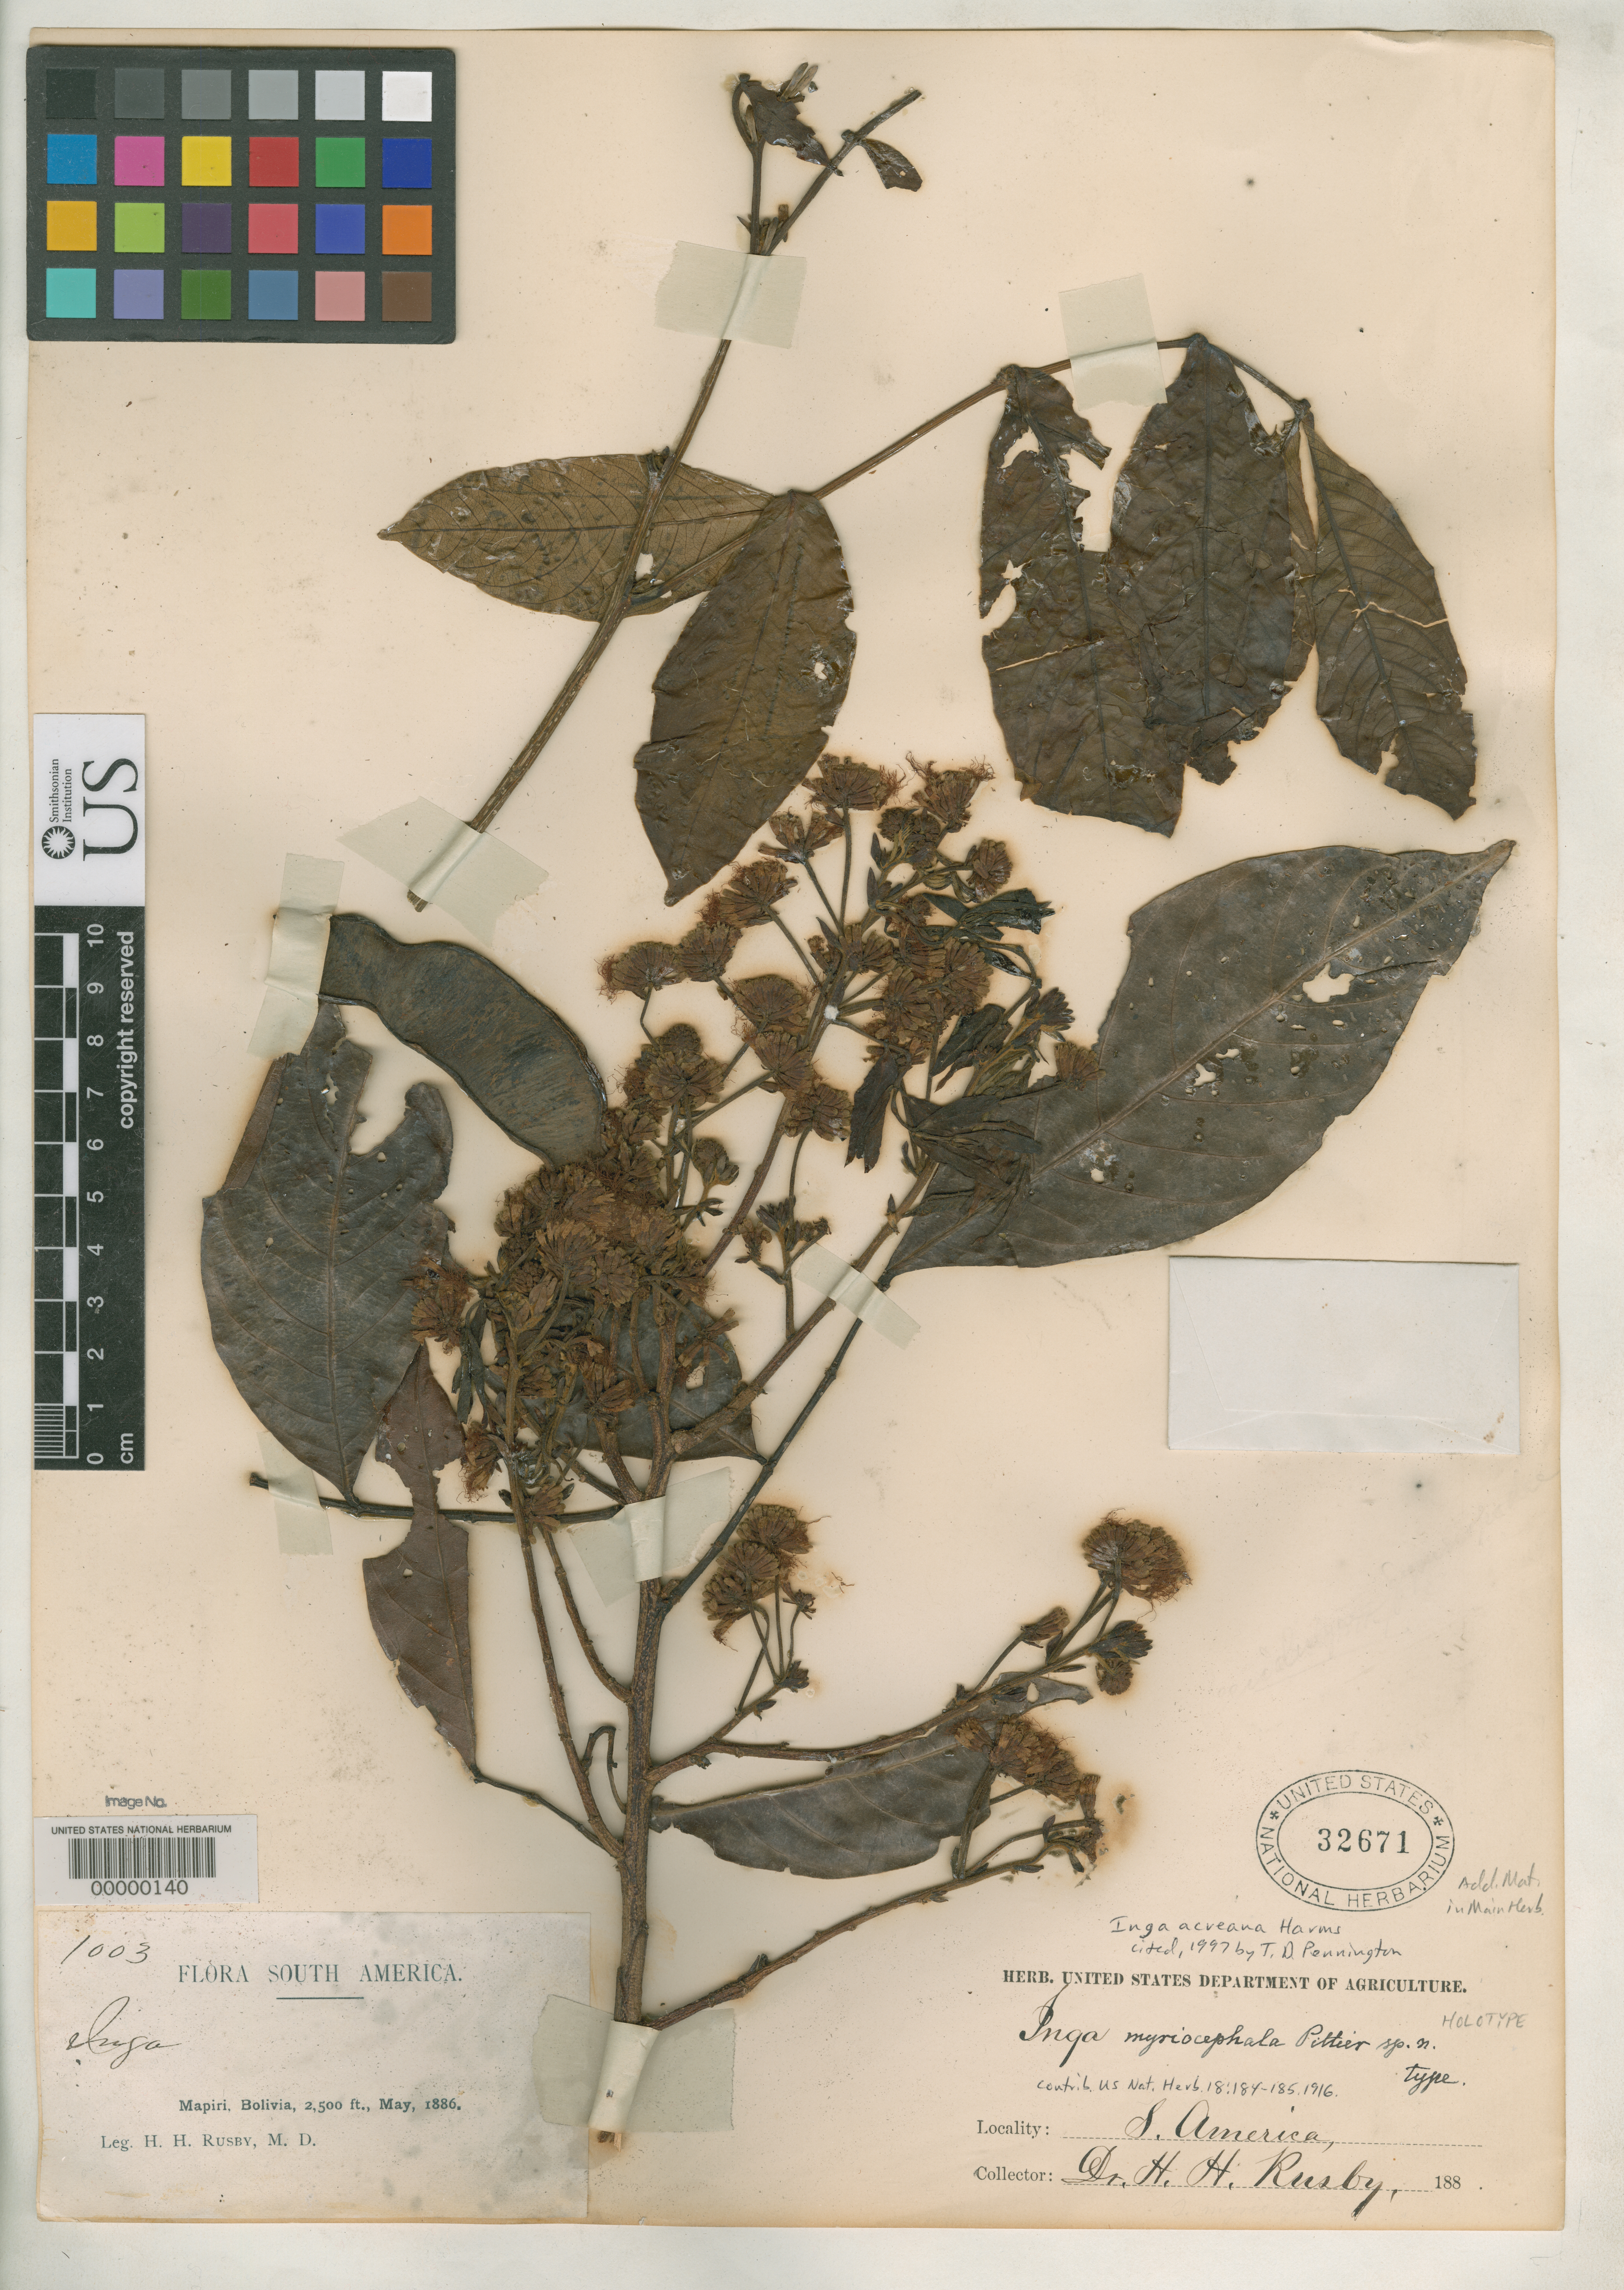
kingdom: Plantae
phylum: Tracheophyta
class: Magnoliopsida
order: Fabales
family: Fabaceae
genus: Inga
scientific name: Inga myriocephala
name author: Pittier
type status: Holotype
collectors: H. H. Rusby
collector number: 1003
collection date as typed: May, 1886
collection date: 1886-05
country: Bolivia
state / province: La Páz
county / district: Larecaja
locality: Mapiri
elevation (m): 762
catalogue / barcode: US 32671